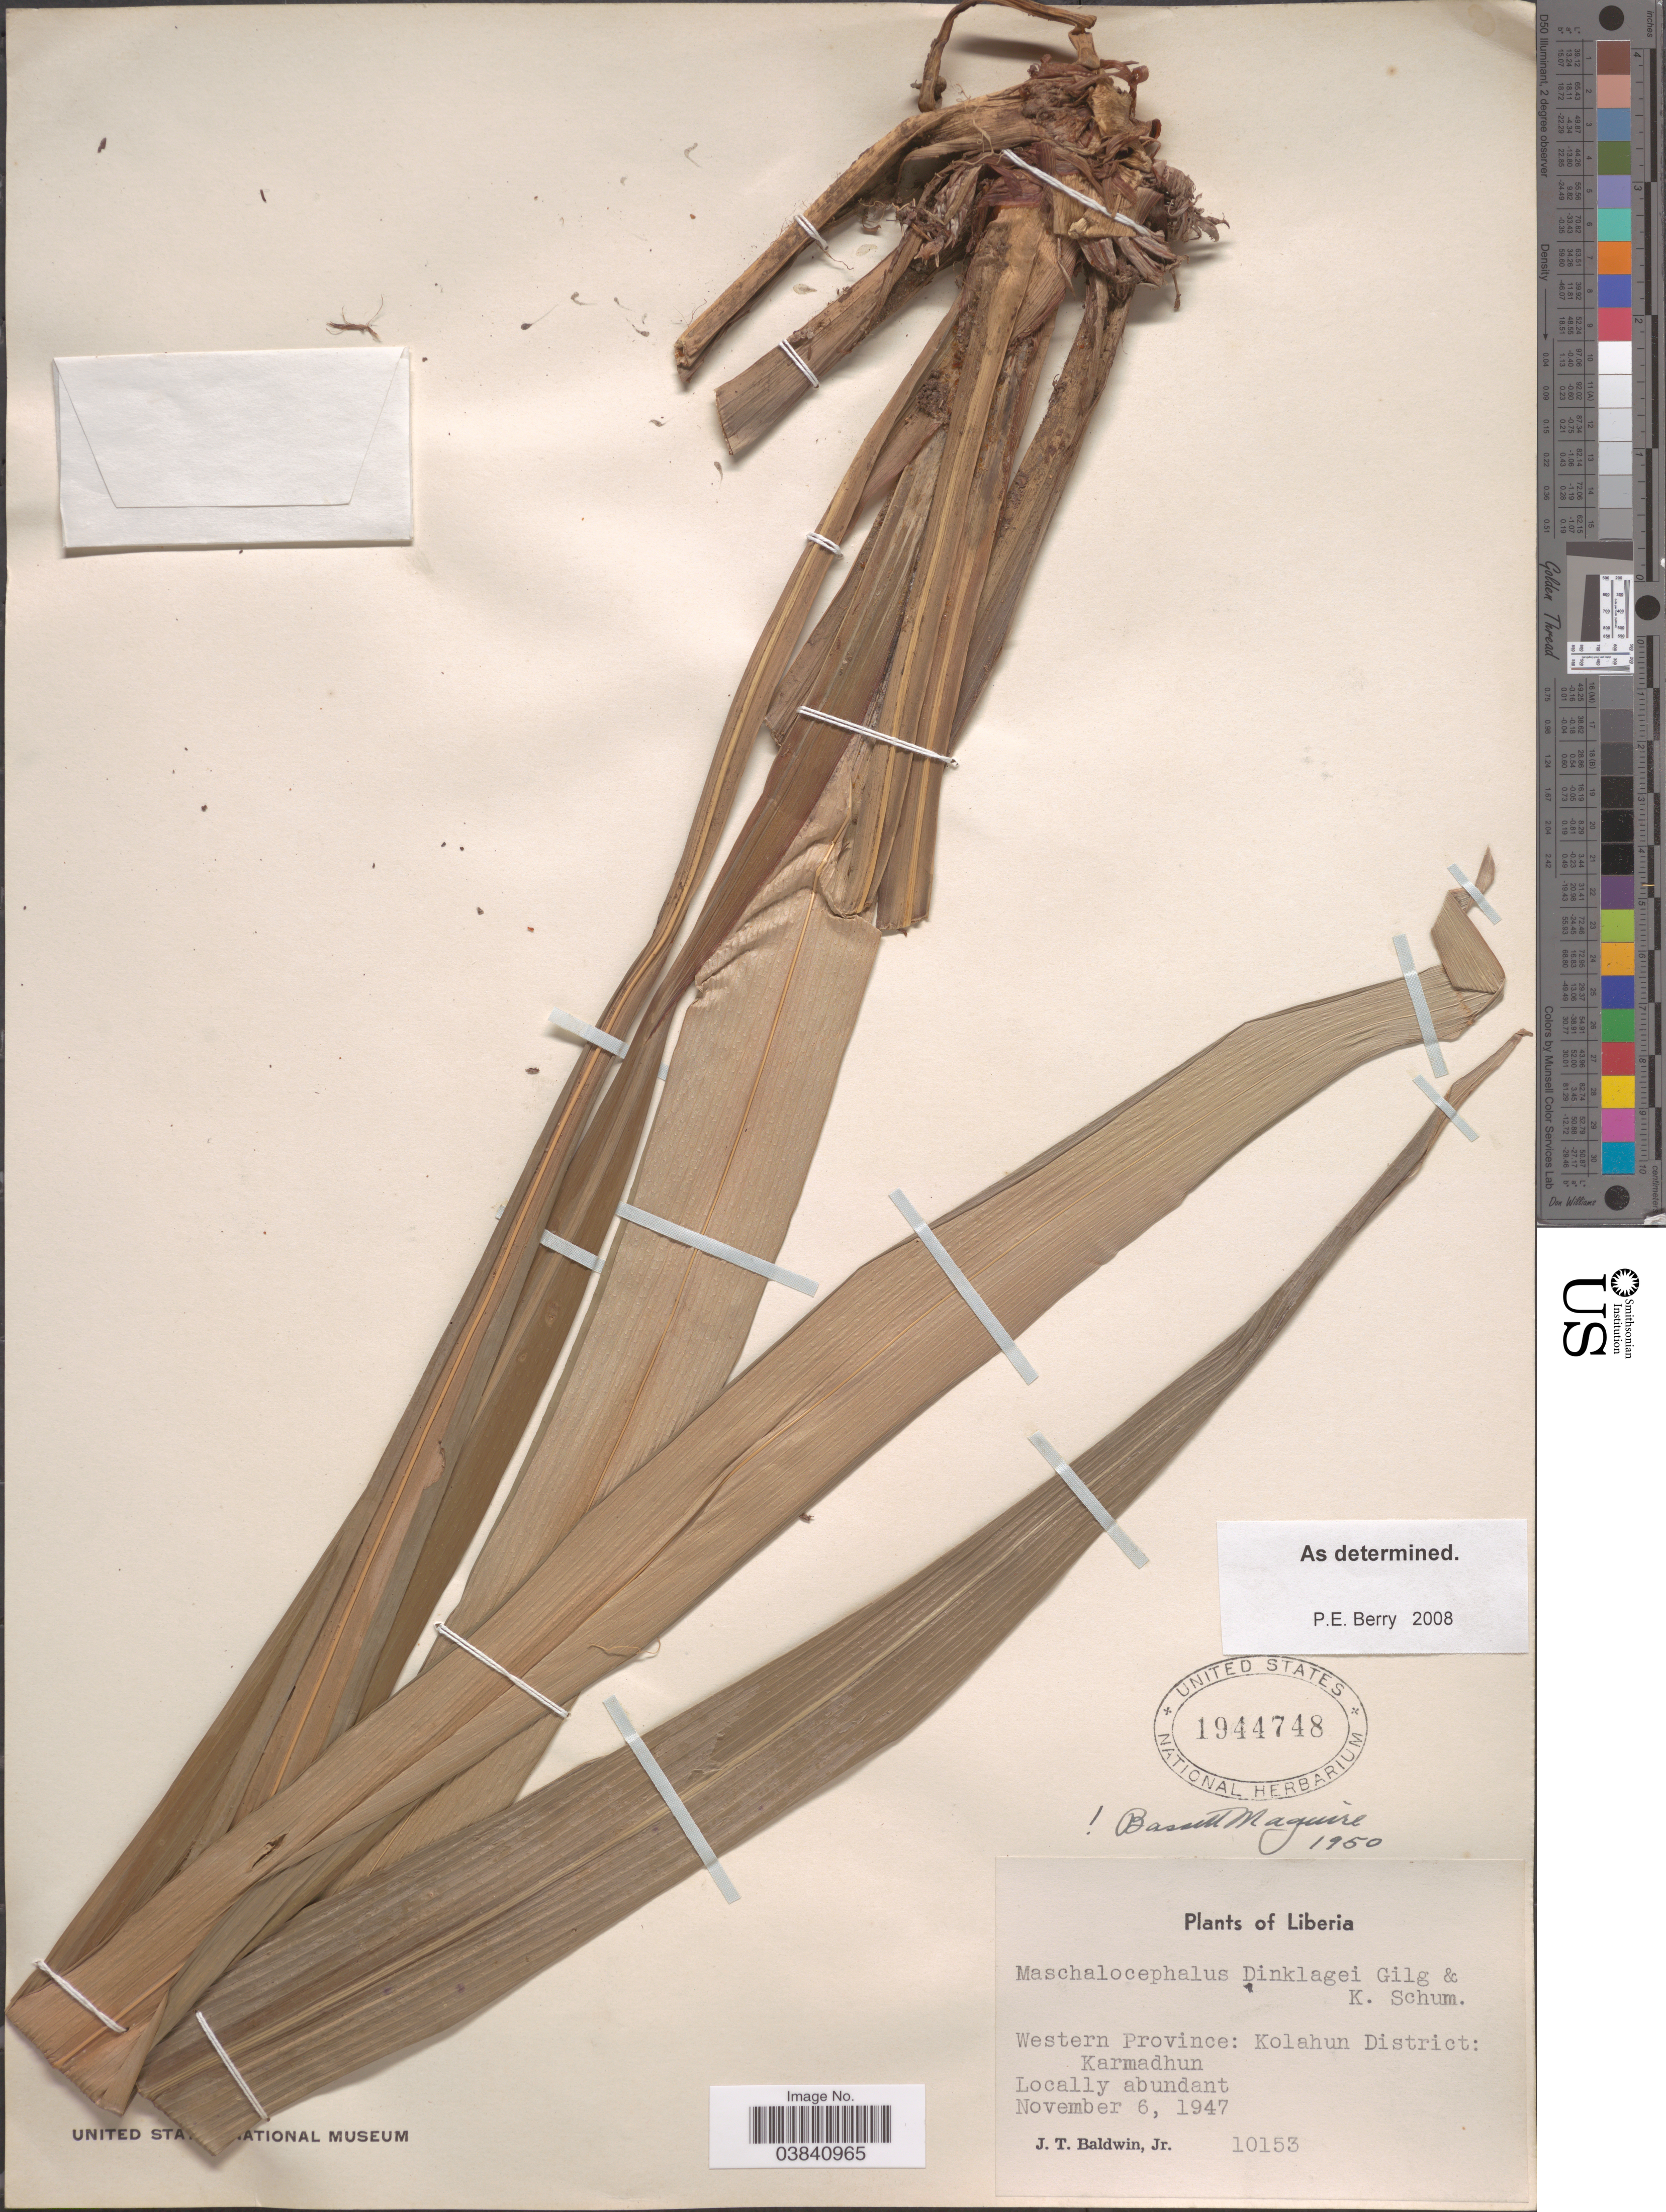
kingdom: Plantae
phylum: Tracheophyta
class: Liliopsida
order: Poales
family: Rapateaceae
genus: Maschalocephalus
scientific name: Maschalocephalus dinklagei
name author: Gilg & K. Schum.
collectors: J. T. Baldwin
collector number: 10153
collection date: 1947-11-06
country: Liberia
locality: Western Province: Kolahun District: Karmadhun.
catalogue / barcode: US 1944748